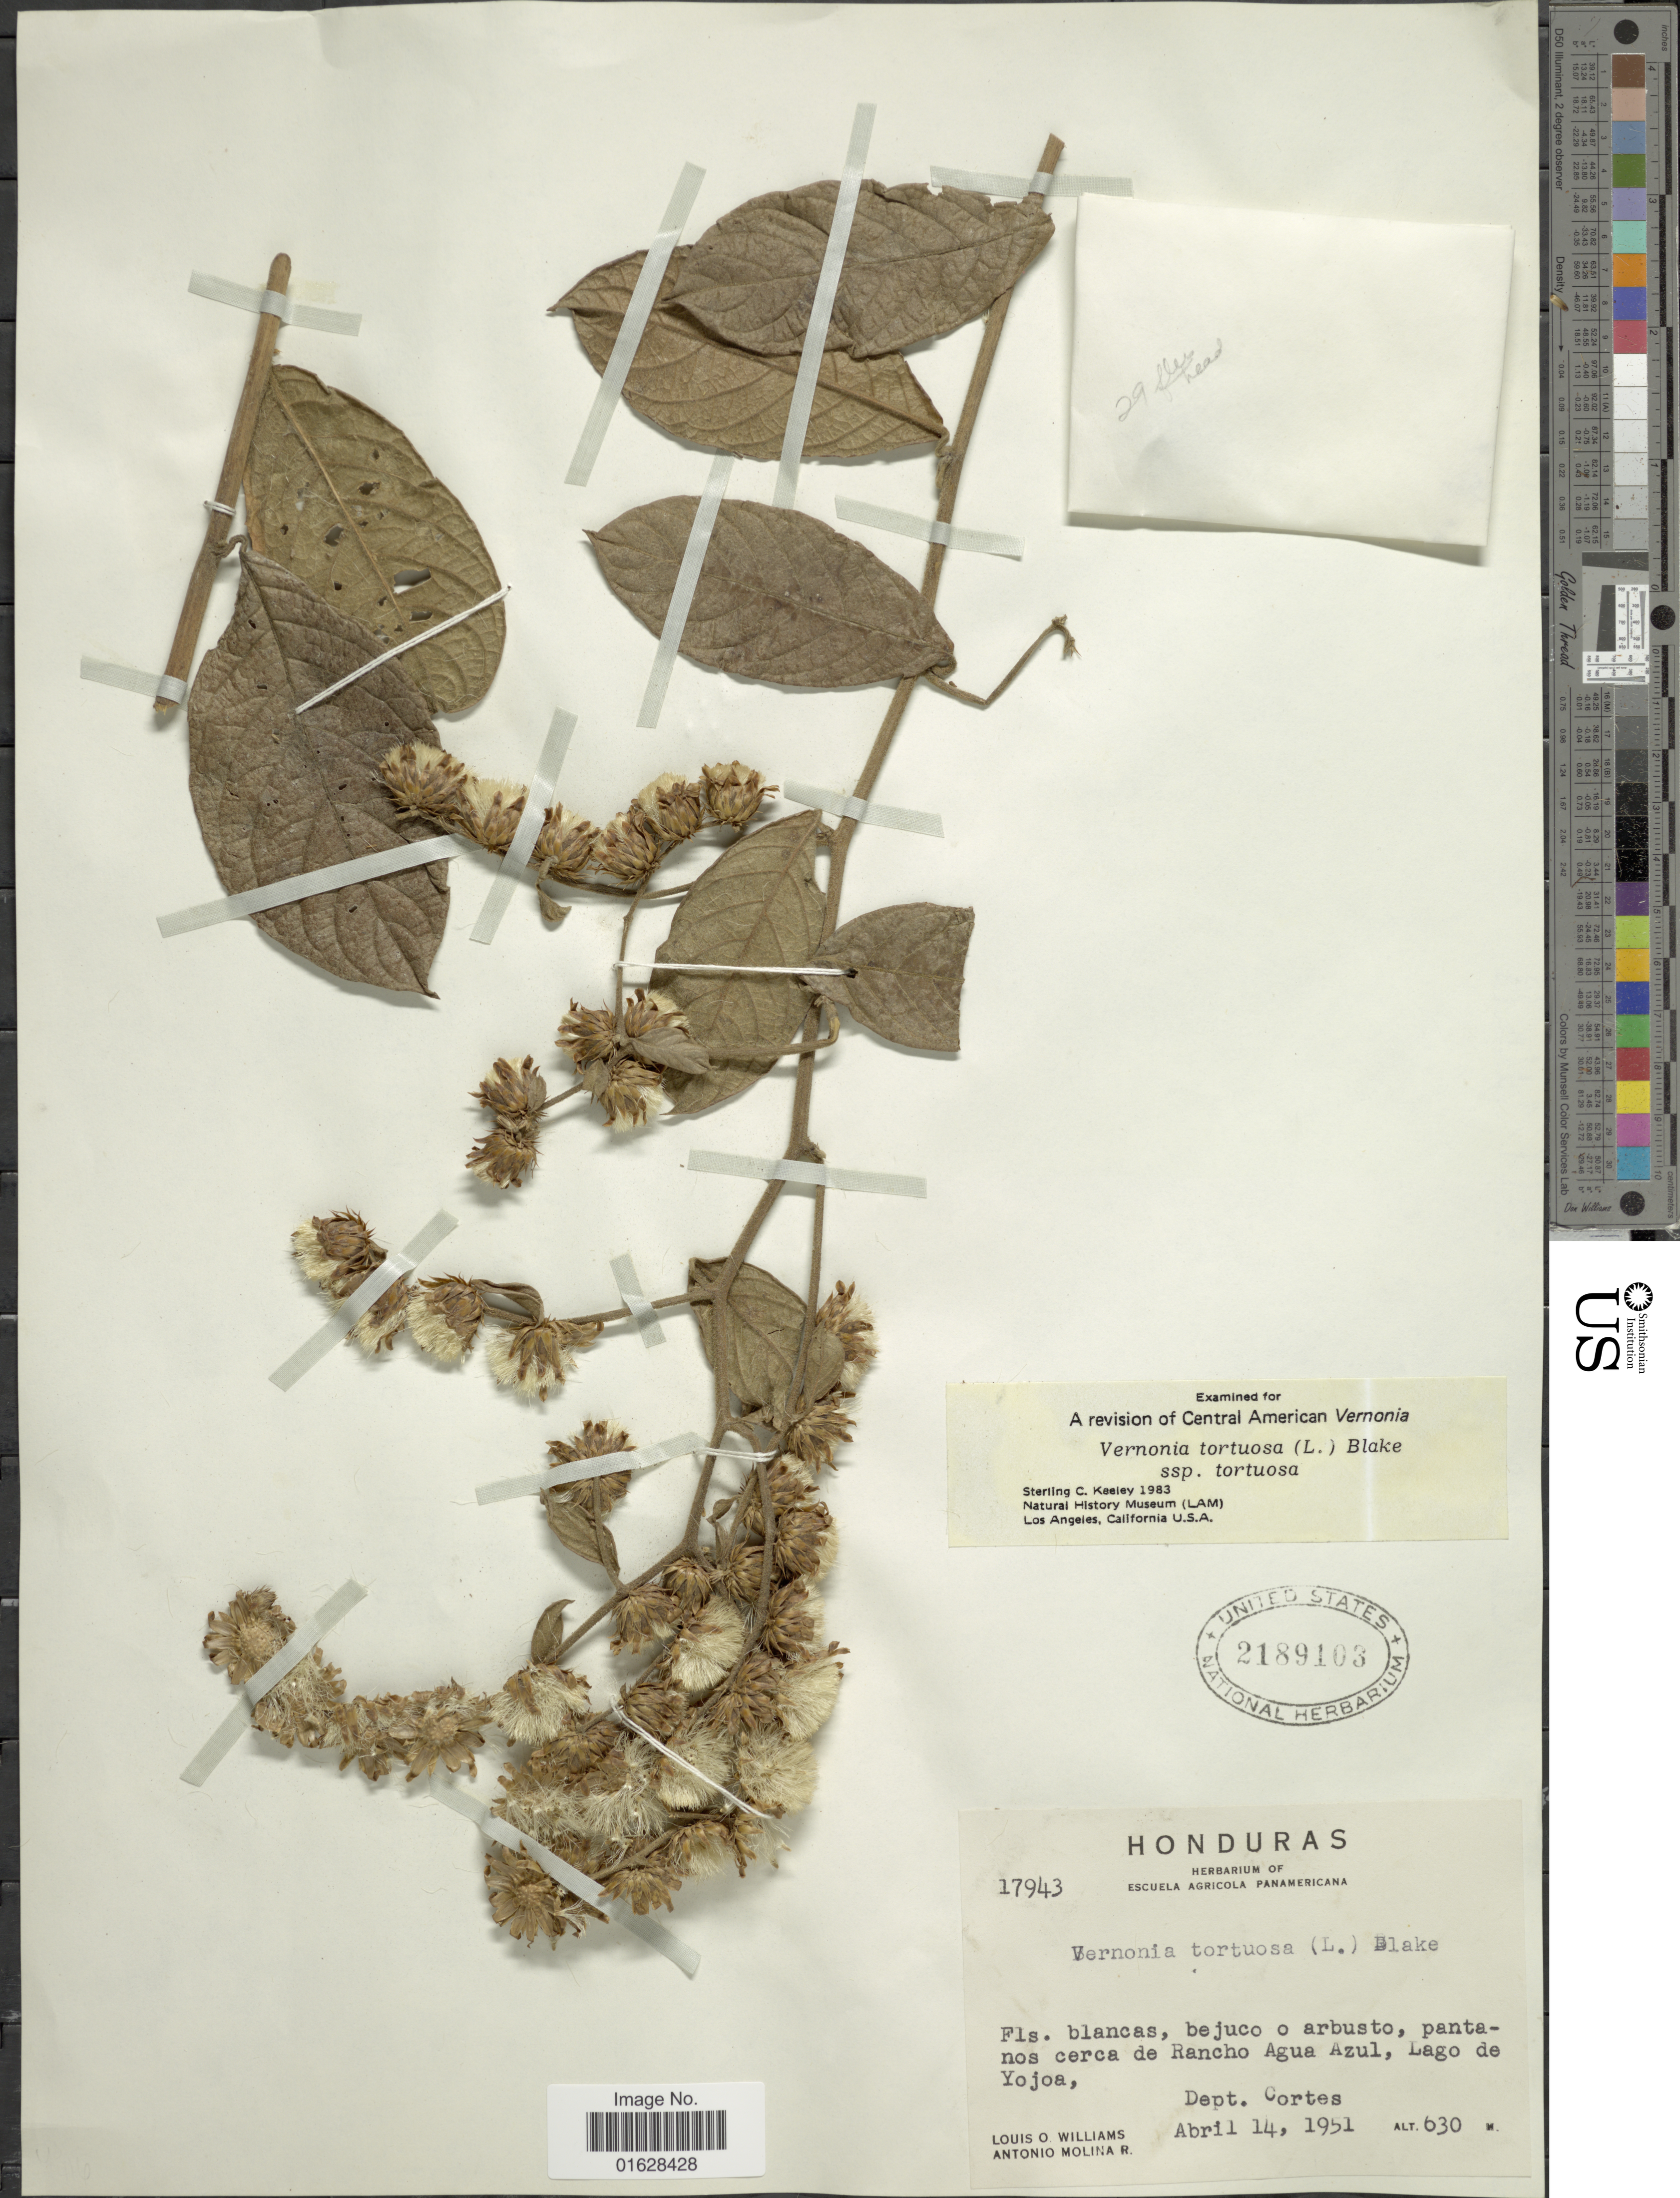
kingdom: Plantae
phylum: Tracheophyta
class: Magnoliopsida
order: Asterales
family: Asteraceae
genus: Lepidaploa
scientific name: Lepidaploa tortuosa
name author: (L.) H. Rob.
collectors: L. O. Williams & A. Molina R.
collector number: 17943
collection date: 1951-04-14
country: Honduras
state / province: Cortés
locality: Cerca de Rancho Agua Azul,Lago de Yojoa, Dept. Cortes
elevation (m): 630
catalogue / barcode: US 2189103